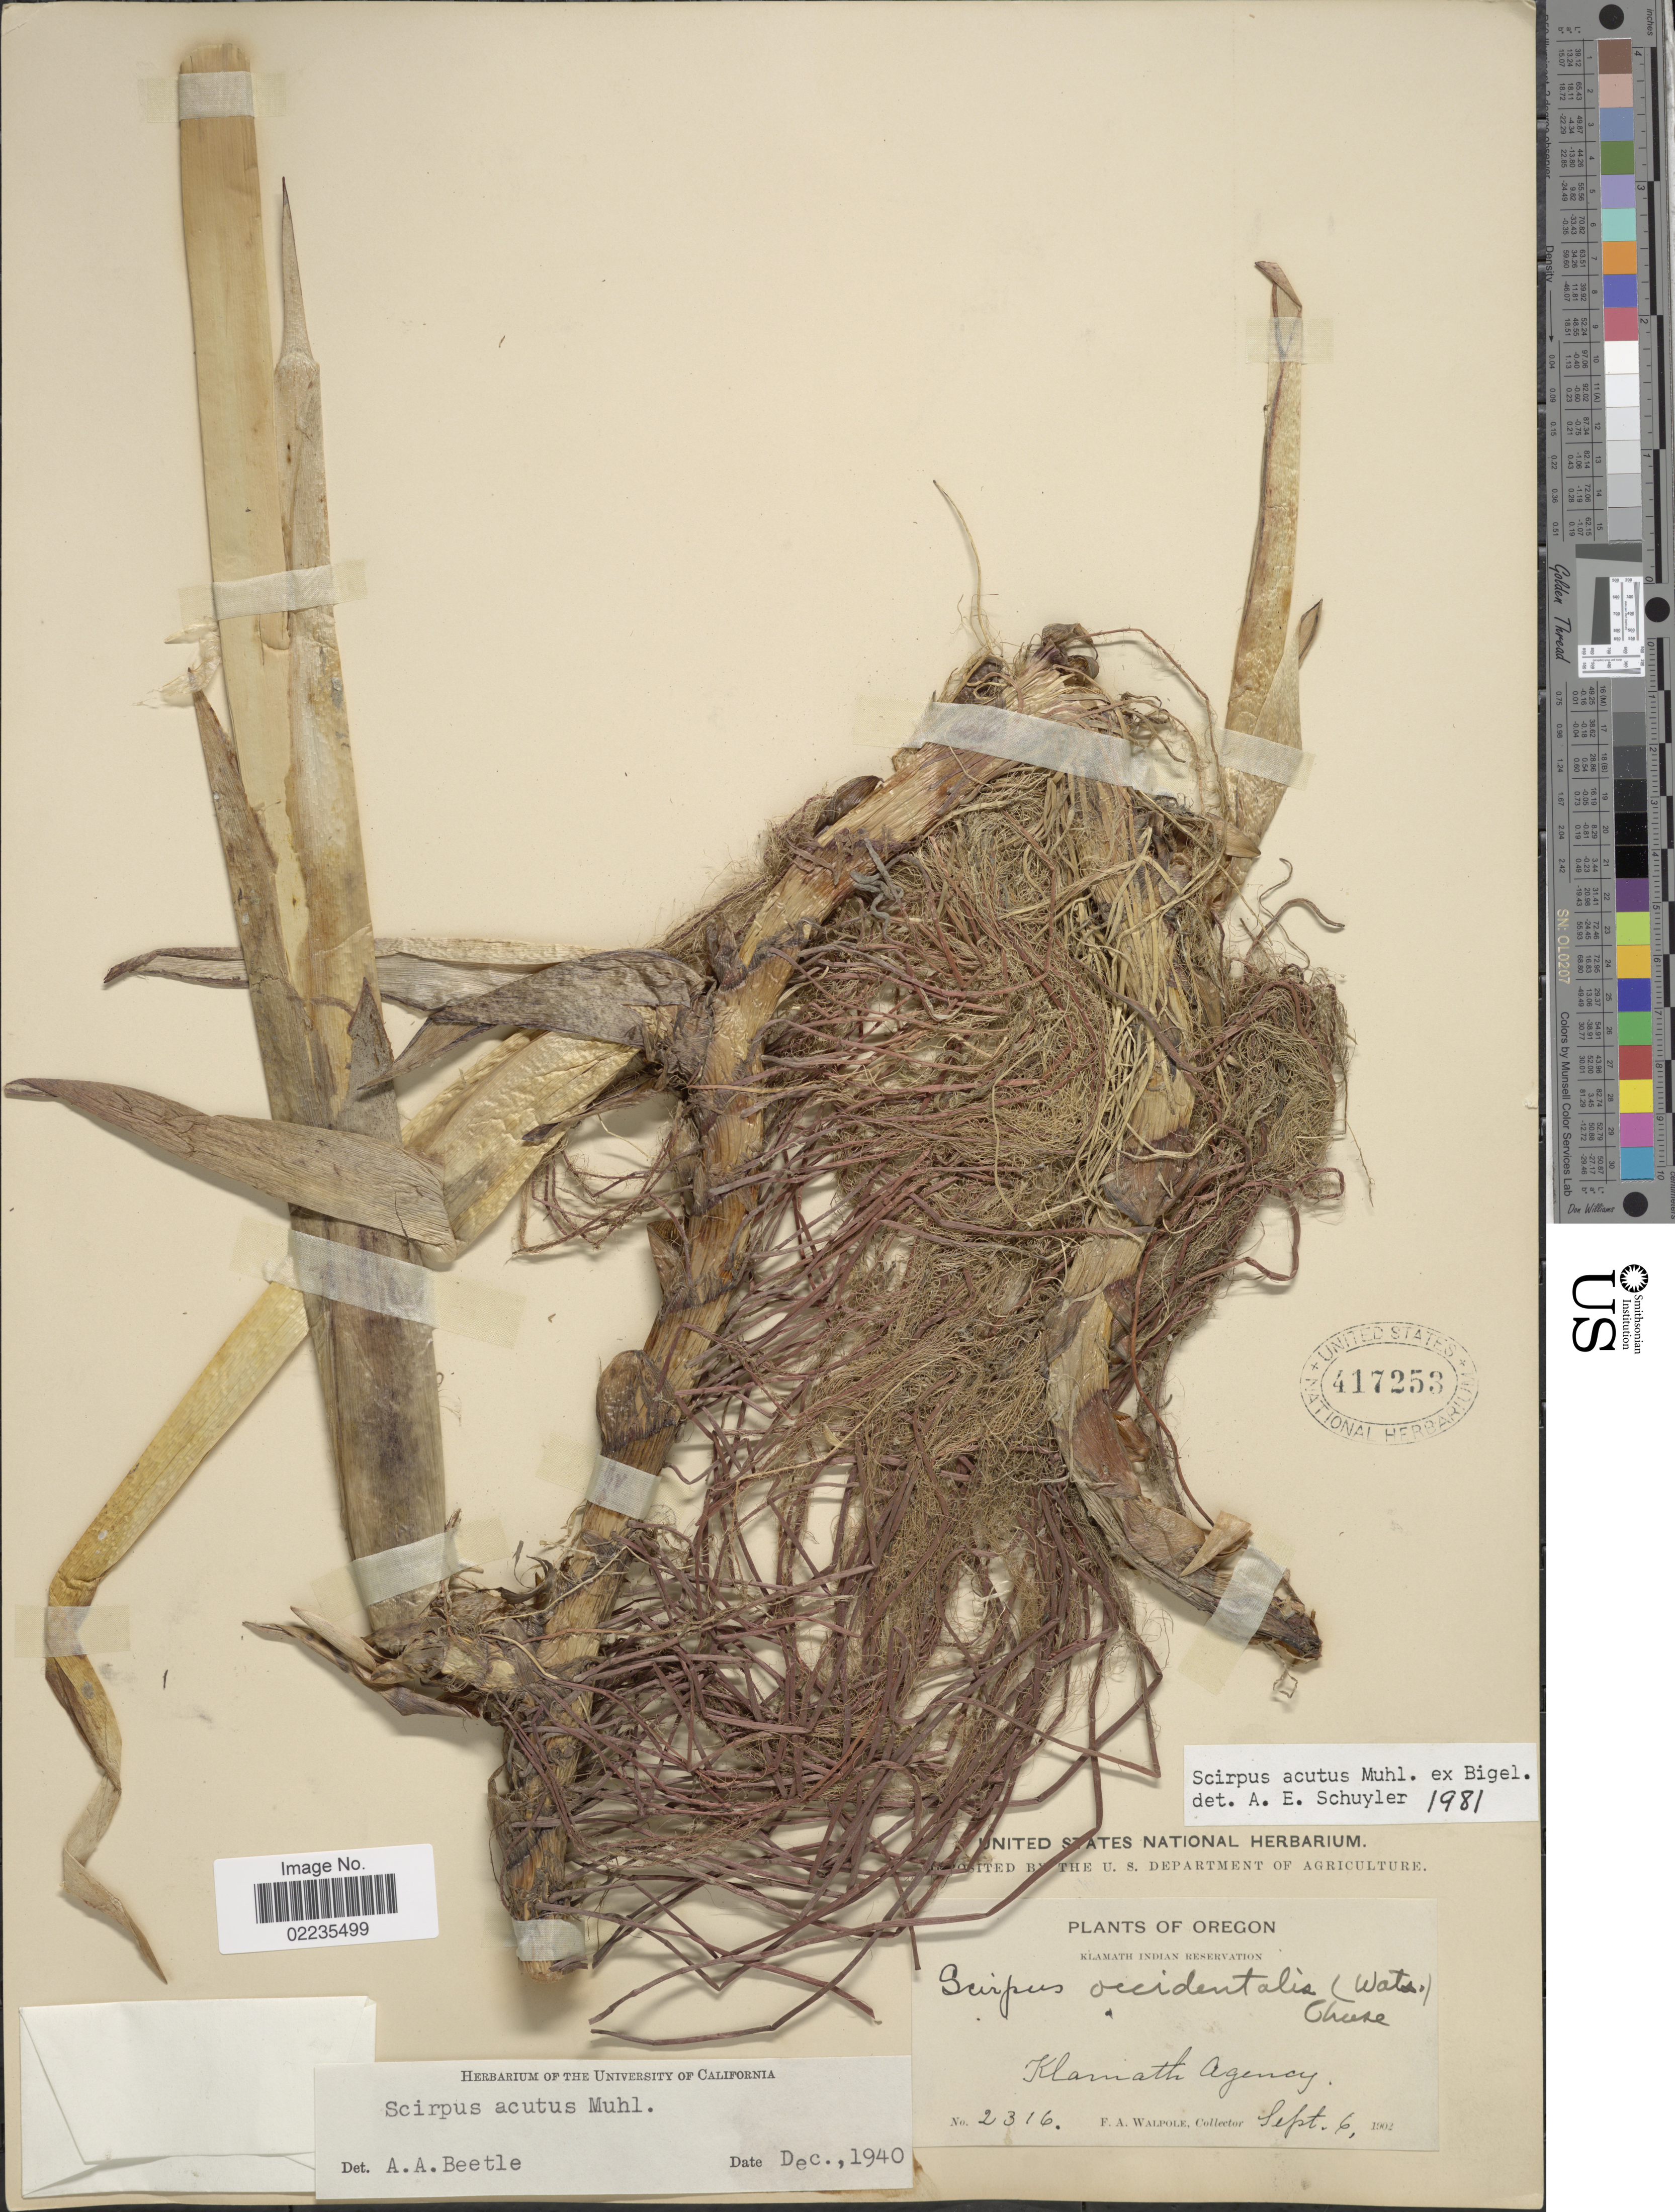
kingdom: Plantae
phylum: Tracheophyta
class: Liliopsida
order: Poales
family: Cyperaceae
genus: Schoenoplectus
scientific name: Schoenoplectus acutus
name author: (Muhl. ex Bigelow) Á. Löve & D. Löve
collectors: F. Walpole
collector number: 2316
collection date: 1902-09-06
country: United States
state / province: Oregon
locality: Klamath Agency, Klamath Indian Reservation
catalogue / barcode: US 417253